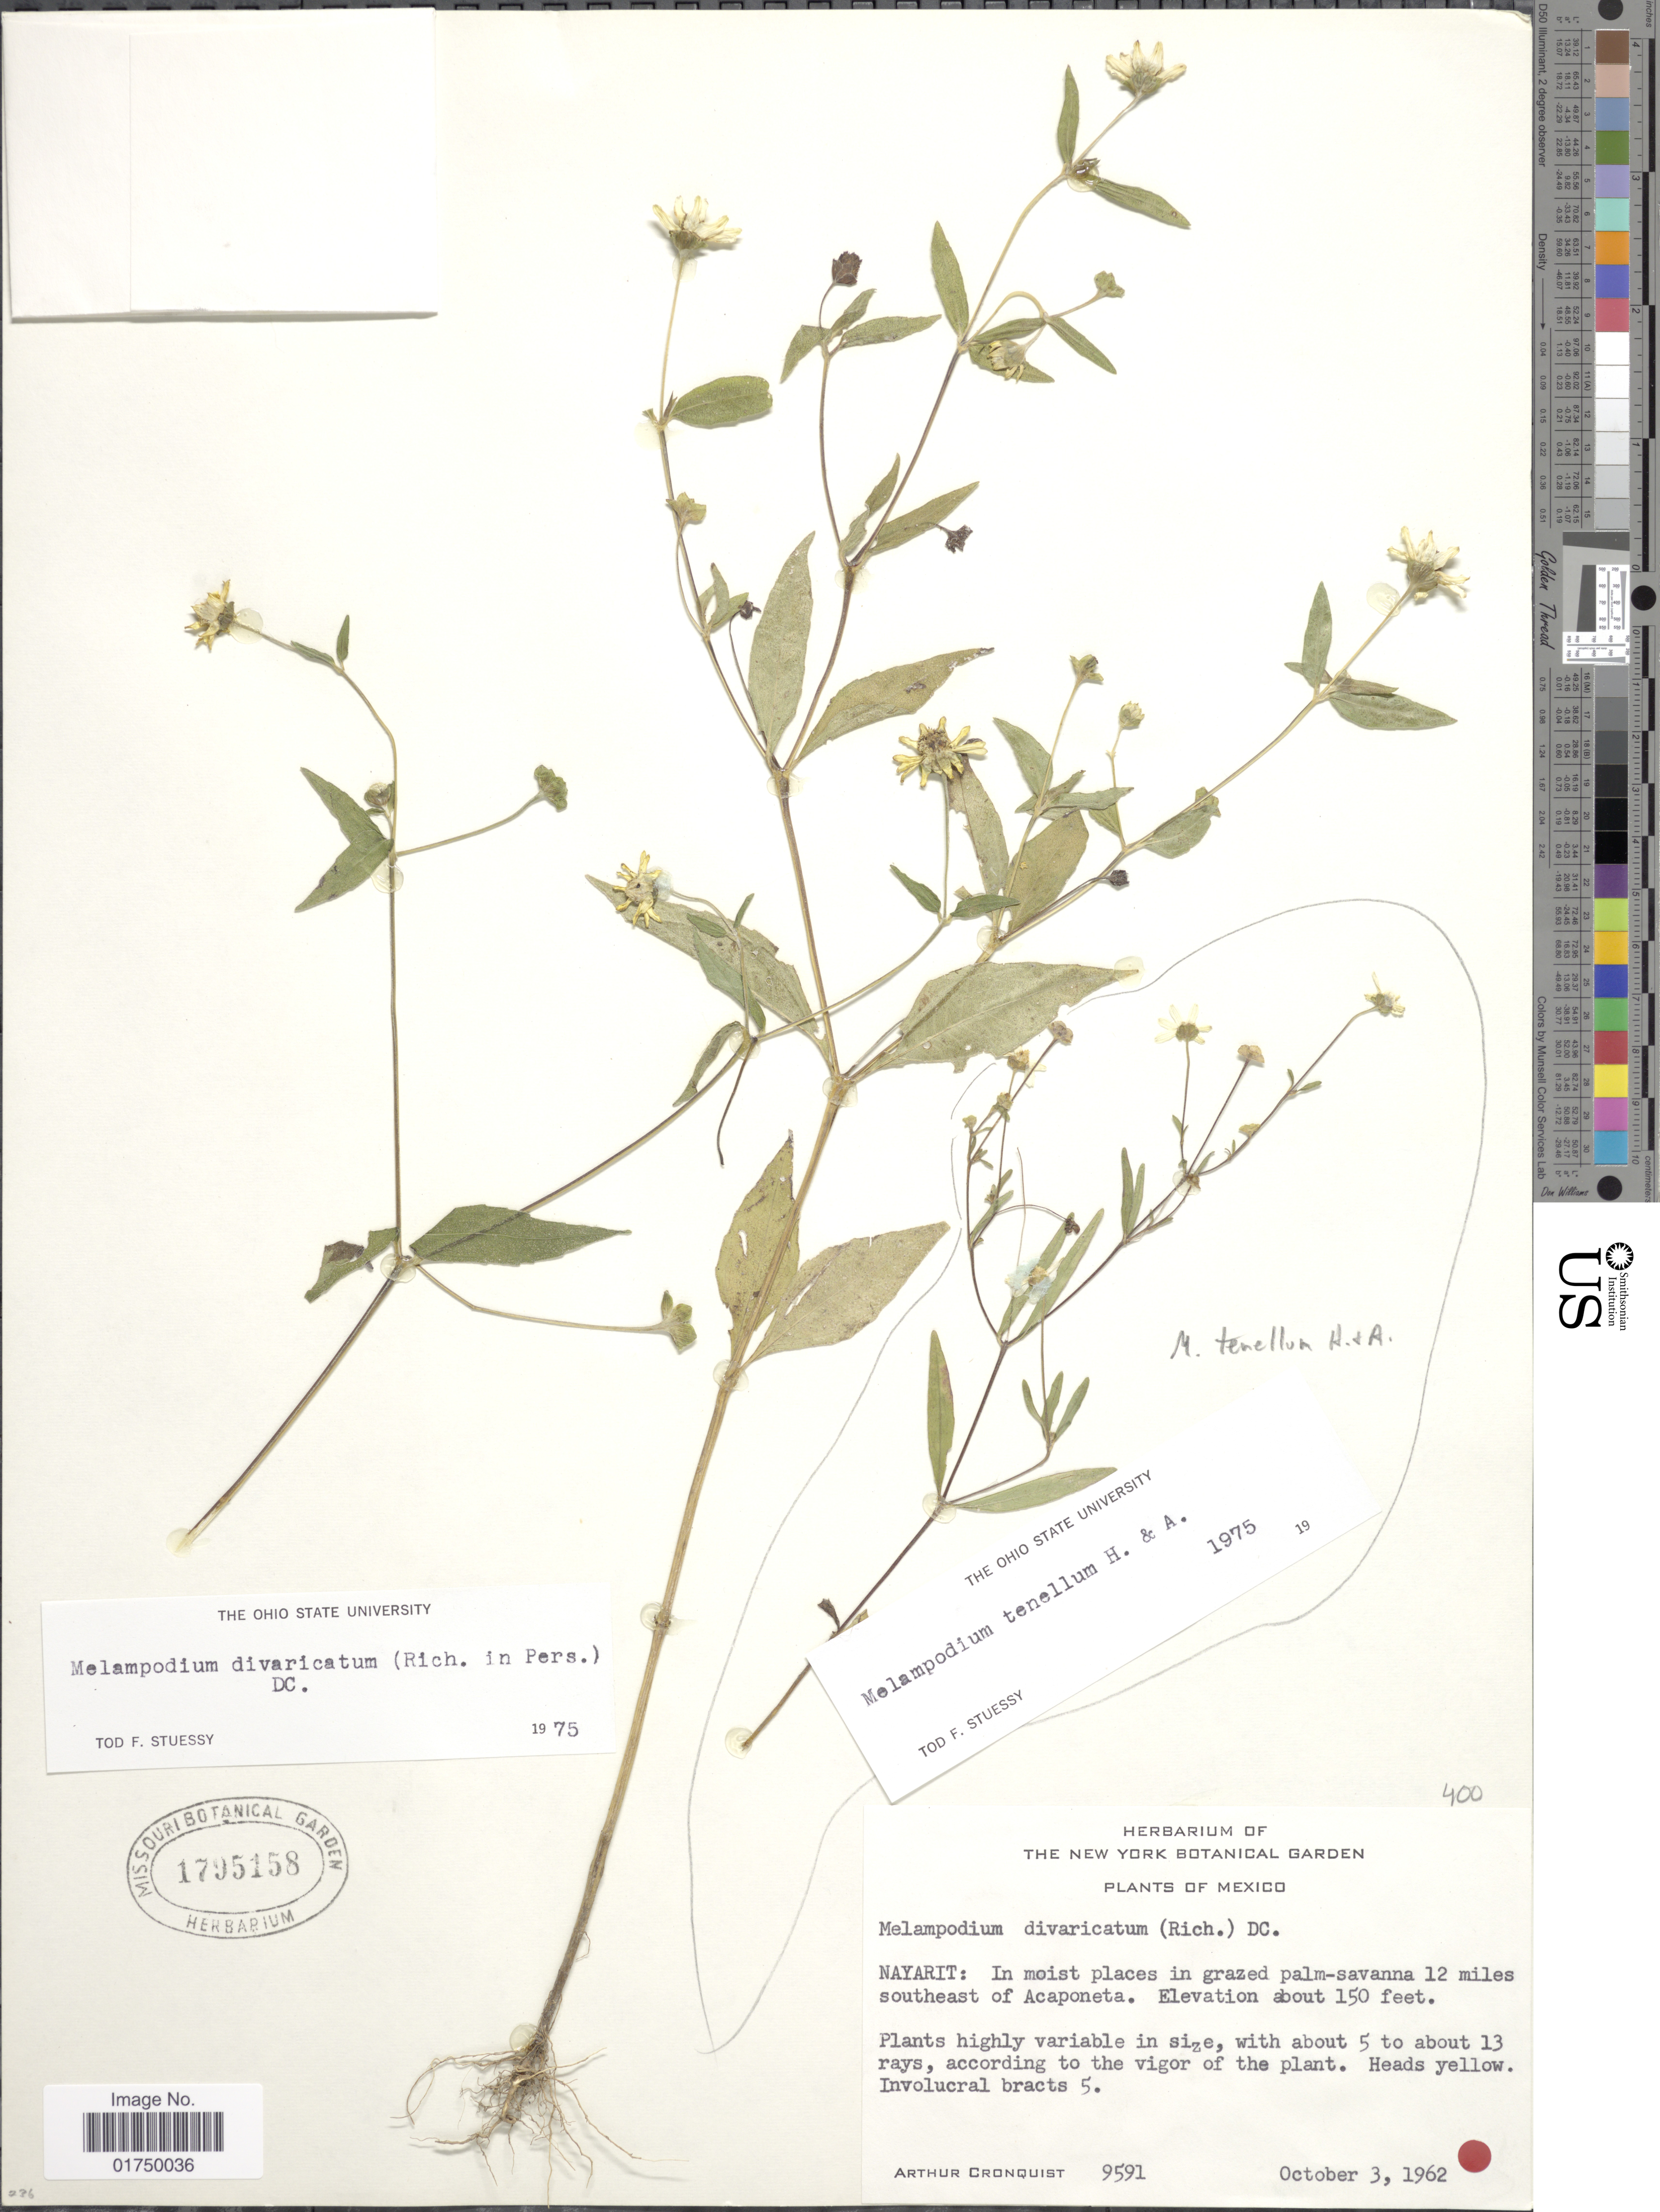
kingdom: Plantae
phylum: Tracheophyta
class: Magnoliopsida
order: Asterales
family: Asteraceae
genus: Melampodium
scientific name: Melampodium tenellum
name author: Hook. & Arn.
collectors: A. J. Cronquist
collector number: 9591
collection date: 1962-10-03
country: Mexico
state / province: Nayarit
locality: Nayarit: In moist places in grazed palm-savanna 12 miles southeast of Acaponeta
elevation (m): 46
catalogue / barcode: US 1795158